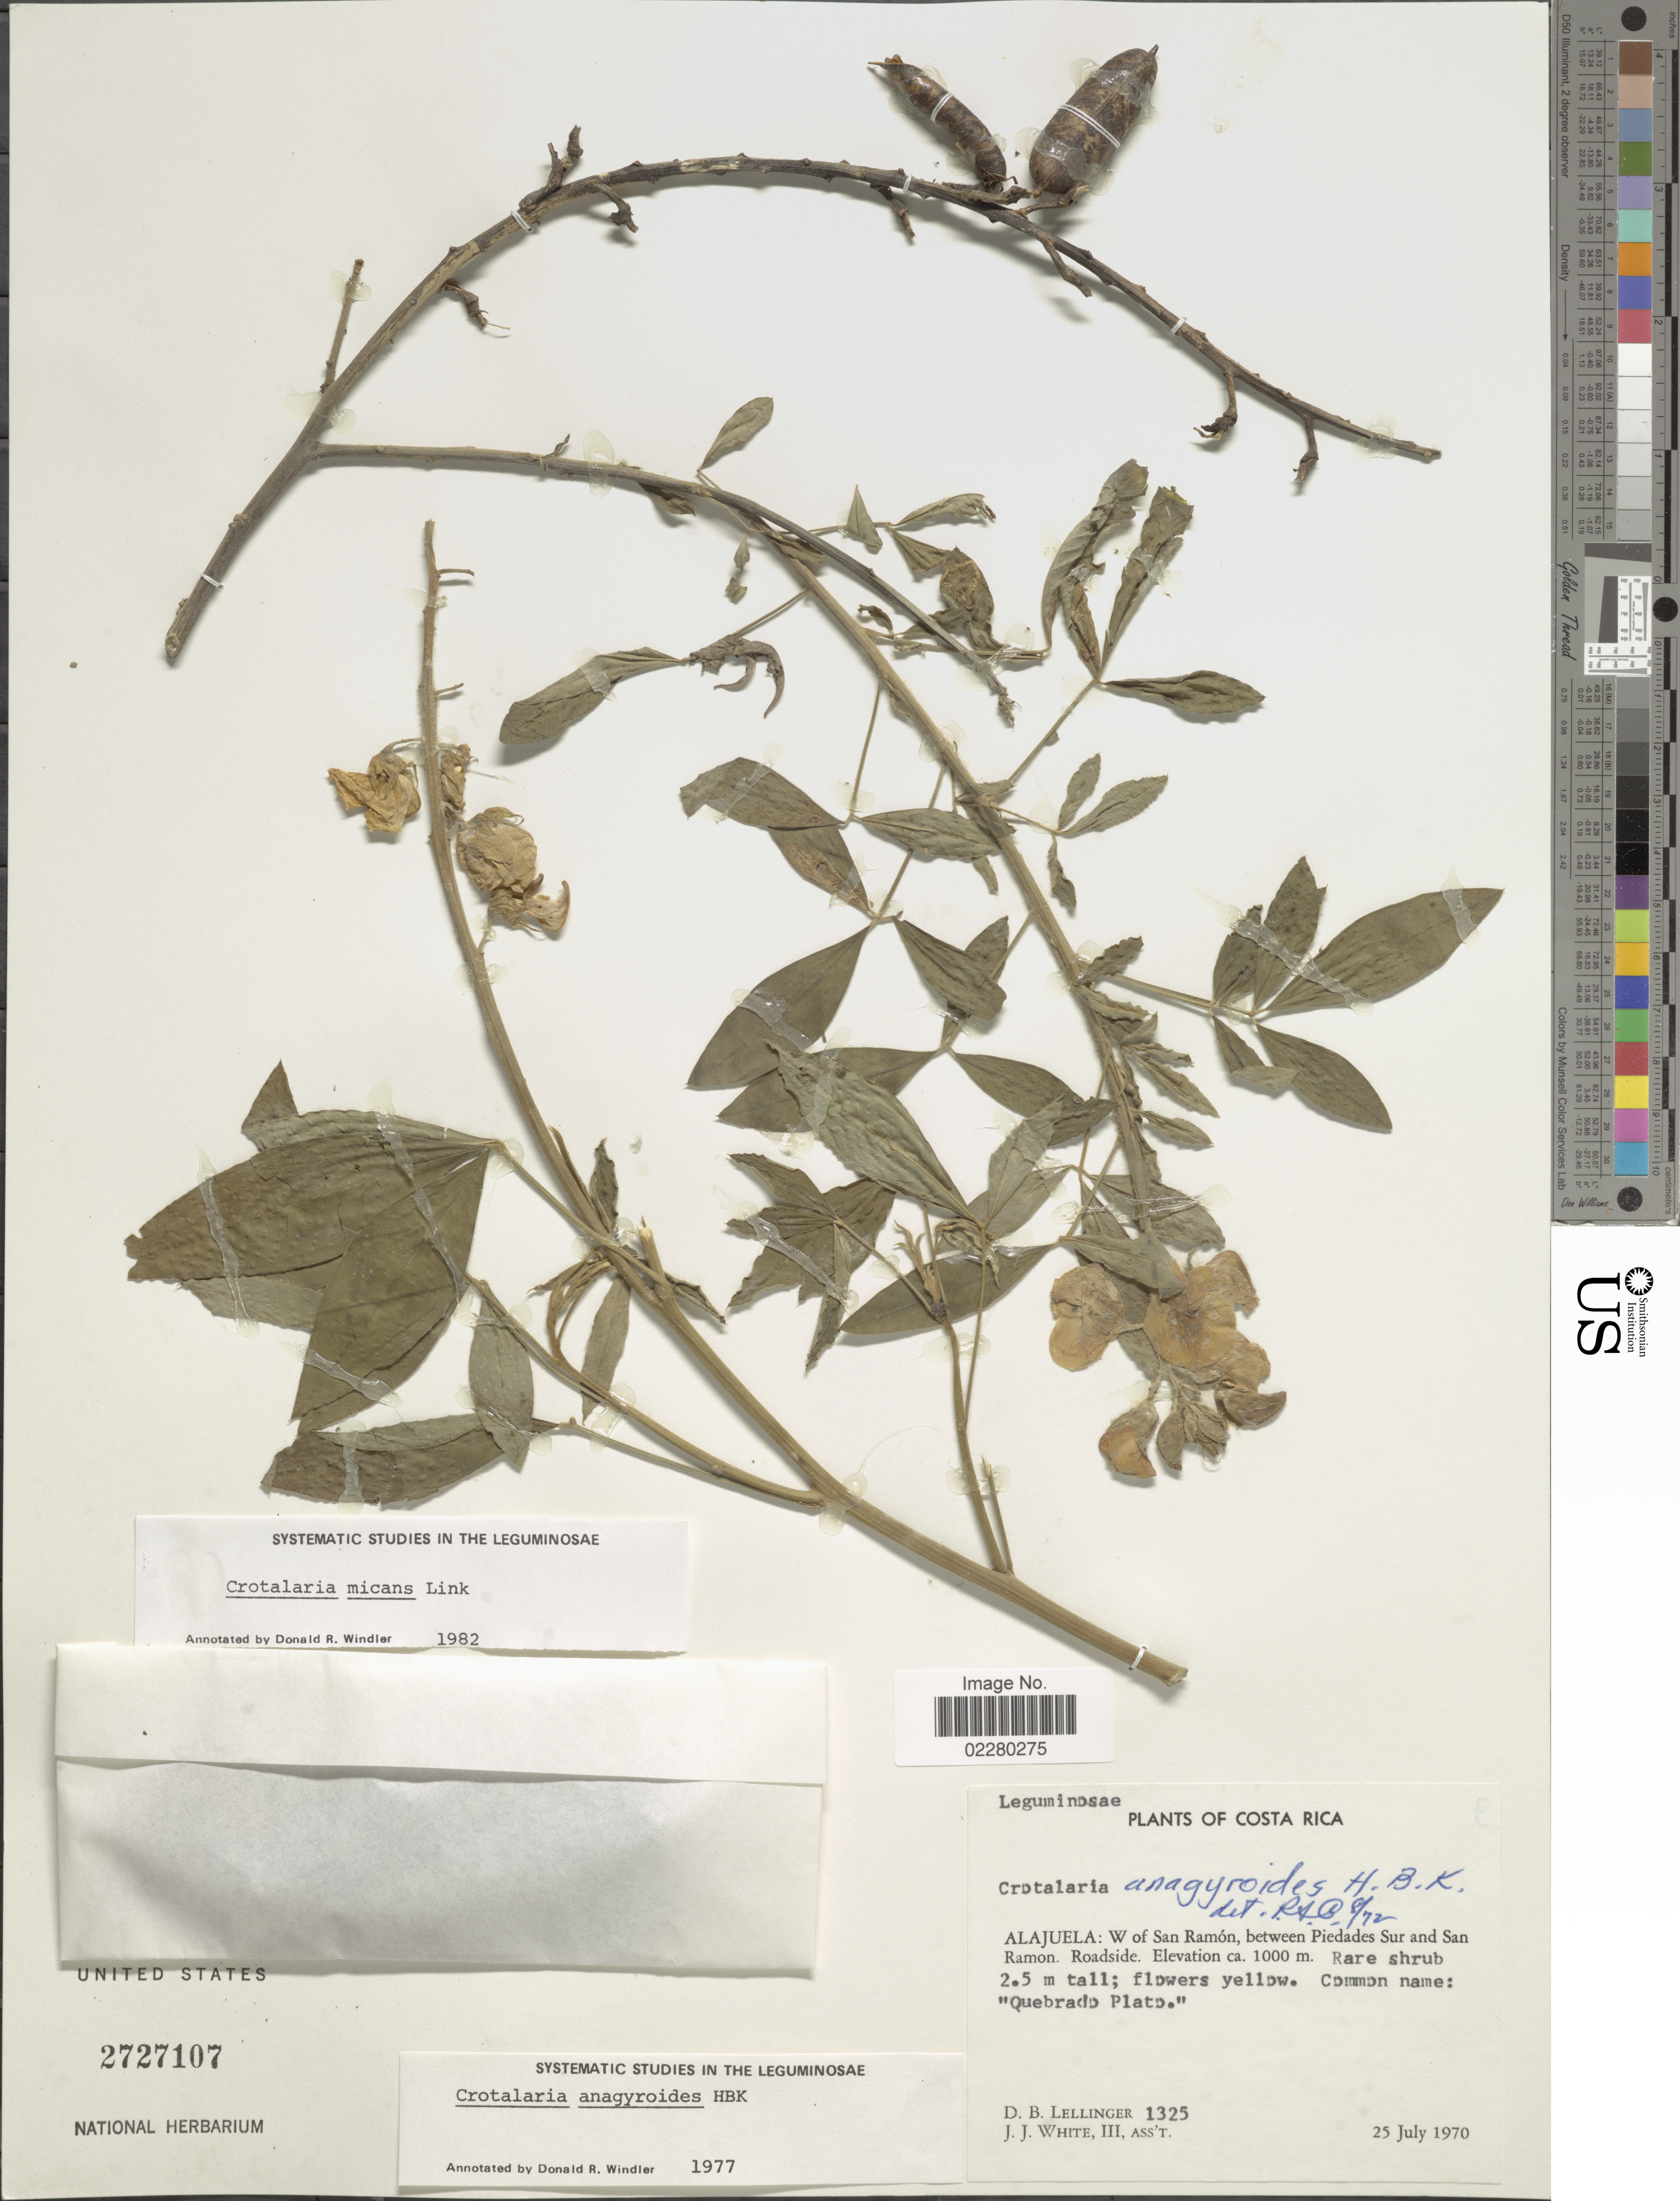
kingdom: Plantae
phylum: Tracheophyta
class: Magnoliopsida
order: Fabales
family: Fabaceae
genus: Crotalaria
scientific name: Crotalaria micans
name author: Link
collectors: D. B. Lellinger & J. J. White III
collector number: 1325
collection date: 1970-07-25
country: Costa Rica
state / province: Alajuela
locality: Alajuela: W of San Ramoón, between Piedades Sur and San Ramon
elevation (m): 1000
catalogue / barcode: US 2727107